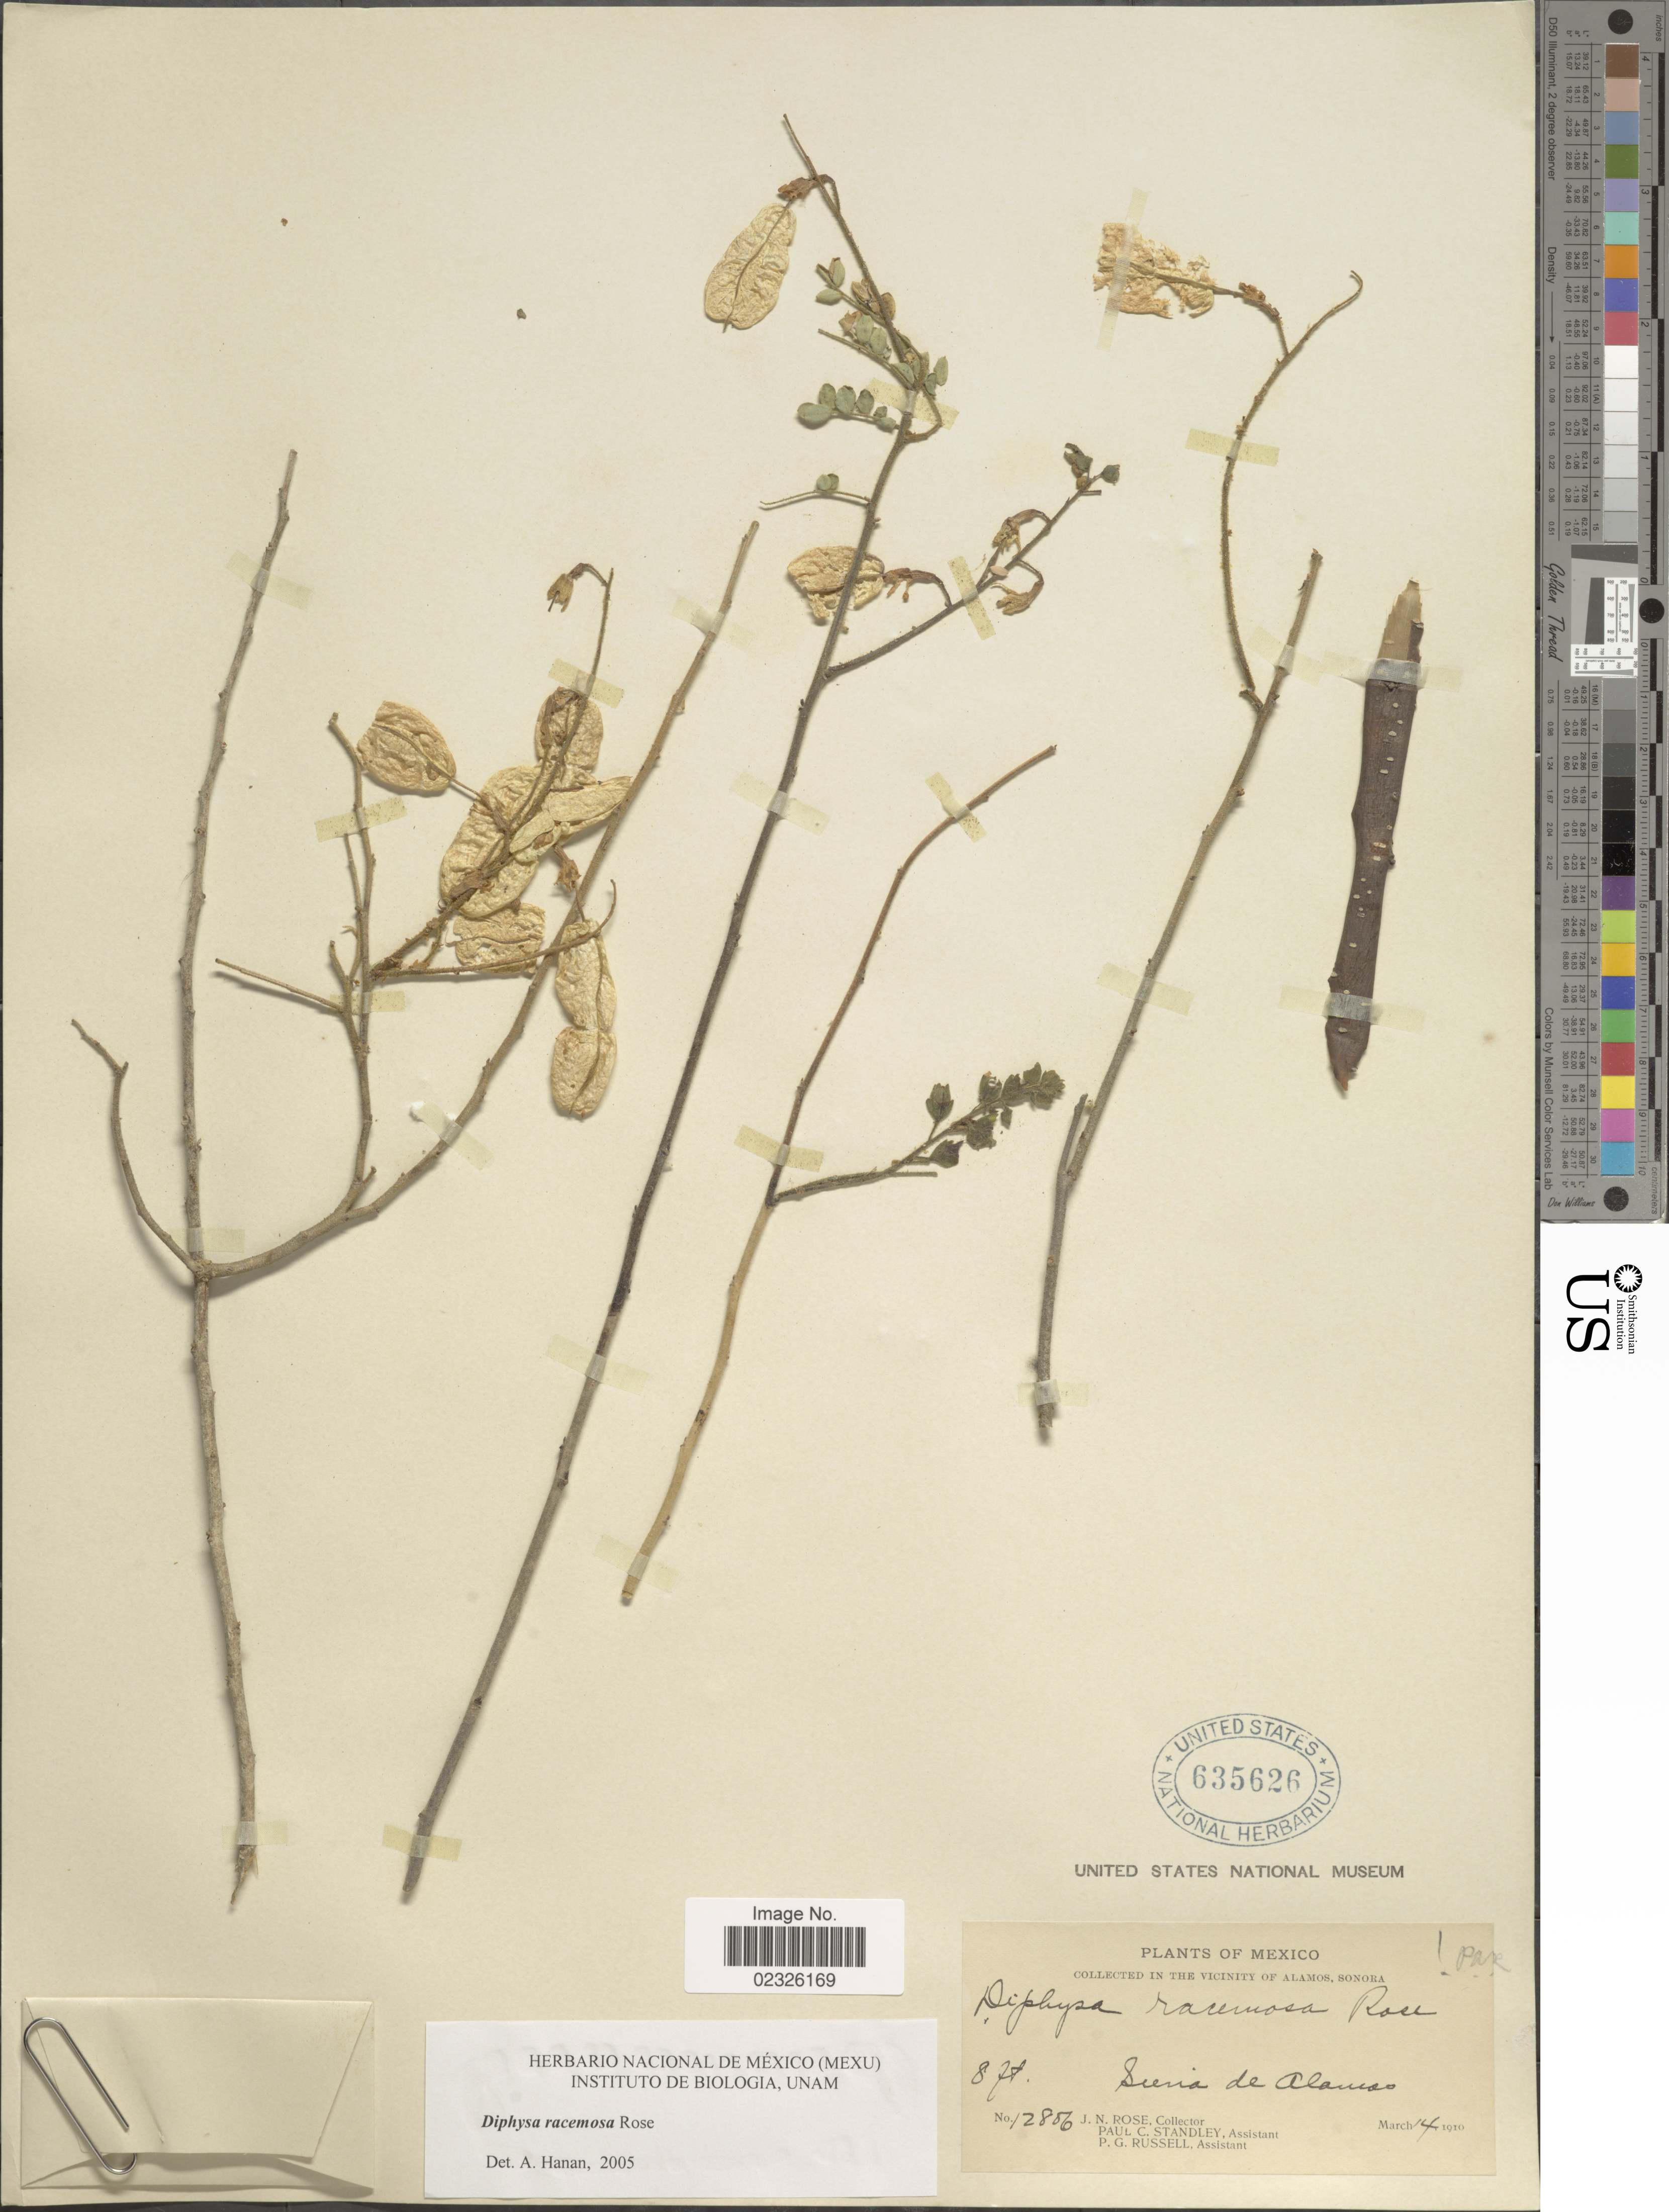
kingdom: Plantae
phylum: Tracheophyta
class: Magnoliopsida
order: Fabales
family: Fabaceae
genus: Diphysa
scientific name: Diphysa racemosa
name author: Rose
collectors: J. N. Rose, P. C. Standley & P. G. Russell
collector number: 12886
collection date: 1910-03-14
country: Mexico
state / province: Sonora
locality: In the Vicinity of Alamos, Sierra de Alamos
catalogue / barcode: US 635626